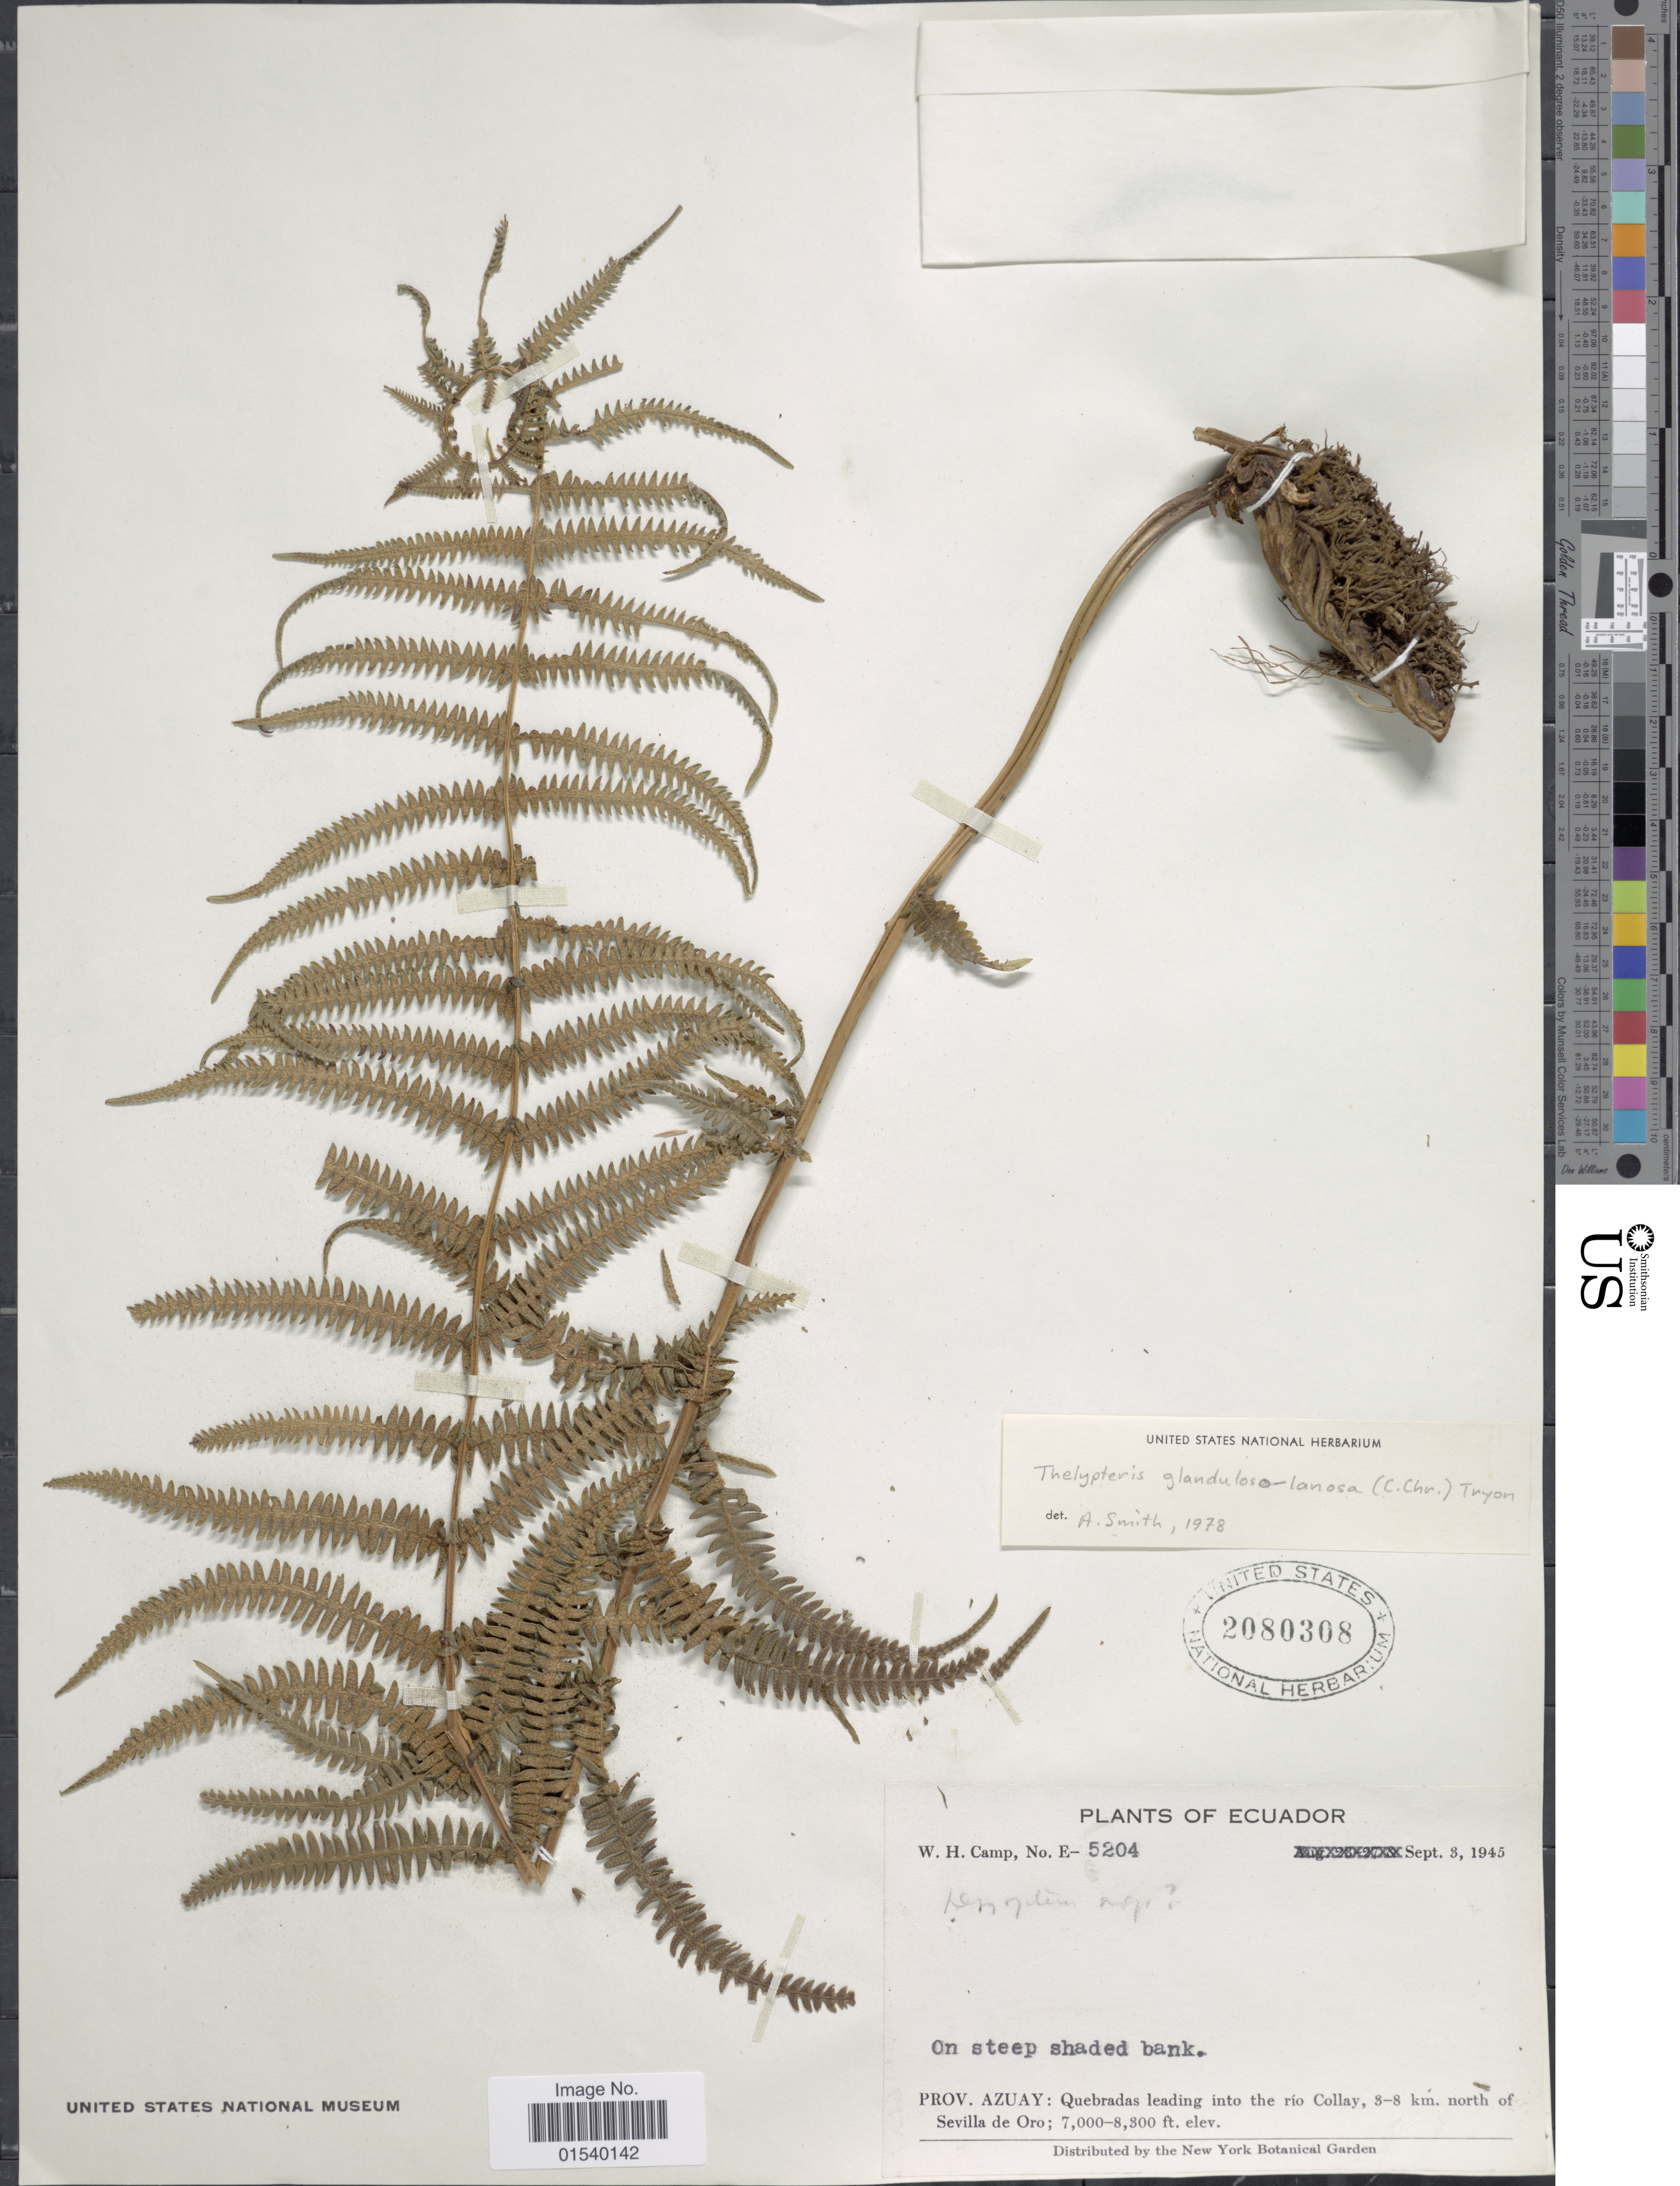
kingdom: Plantae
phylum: Tracheophyta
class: Polypodiopsida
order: Polypodiales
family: Thelypteridaceae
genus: Amauropelta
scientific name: Amauropelta glandulosalanosa (C. Chr.) comb. nov., ined. 2015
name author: (C. Chr.)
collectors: W. H. Camp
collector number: E-5204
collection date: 1945-09-03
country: Ecuador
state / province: Azuay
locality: Quebradas leading ino the río Collay, 3-8 km. north of Sevilla de Oro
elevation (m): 2134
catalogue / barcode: US 2080308